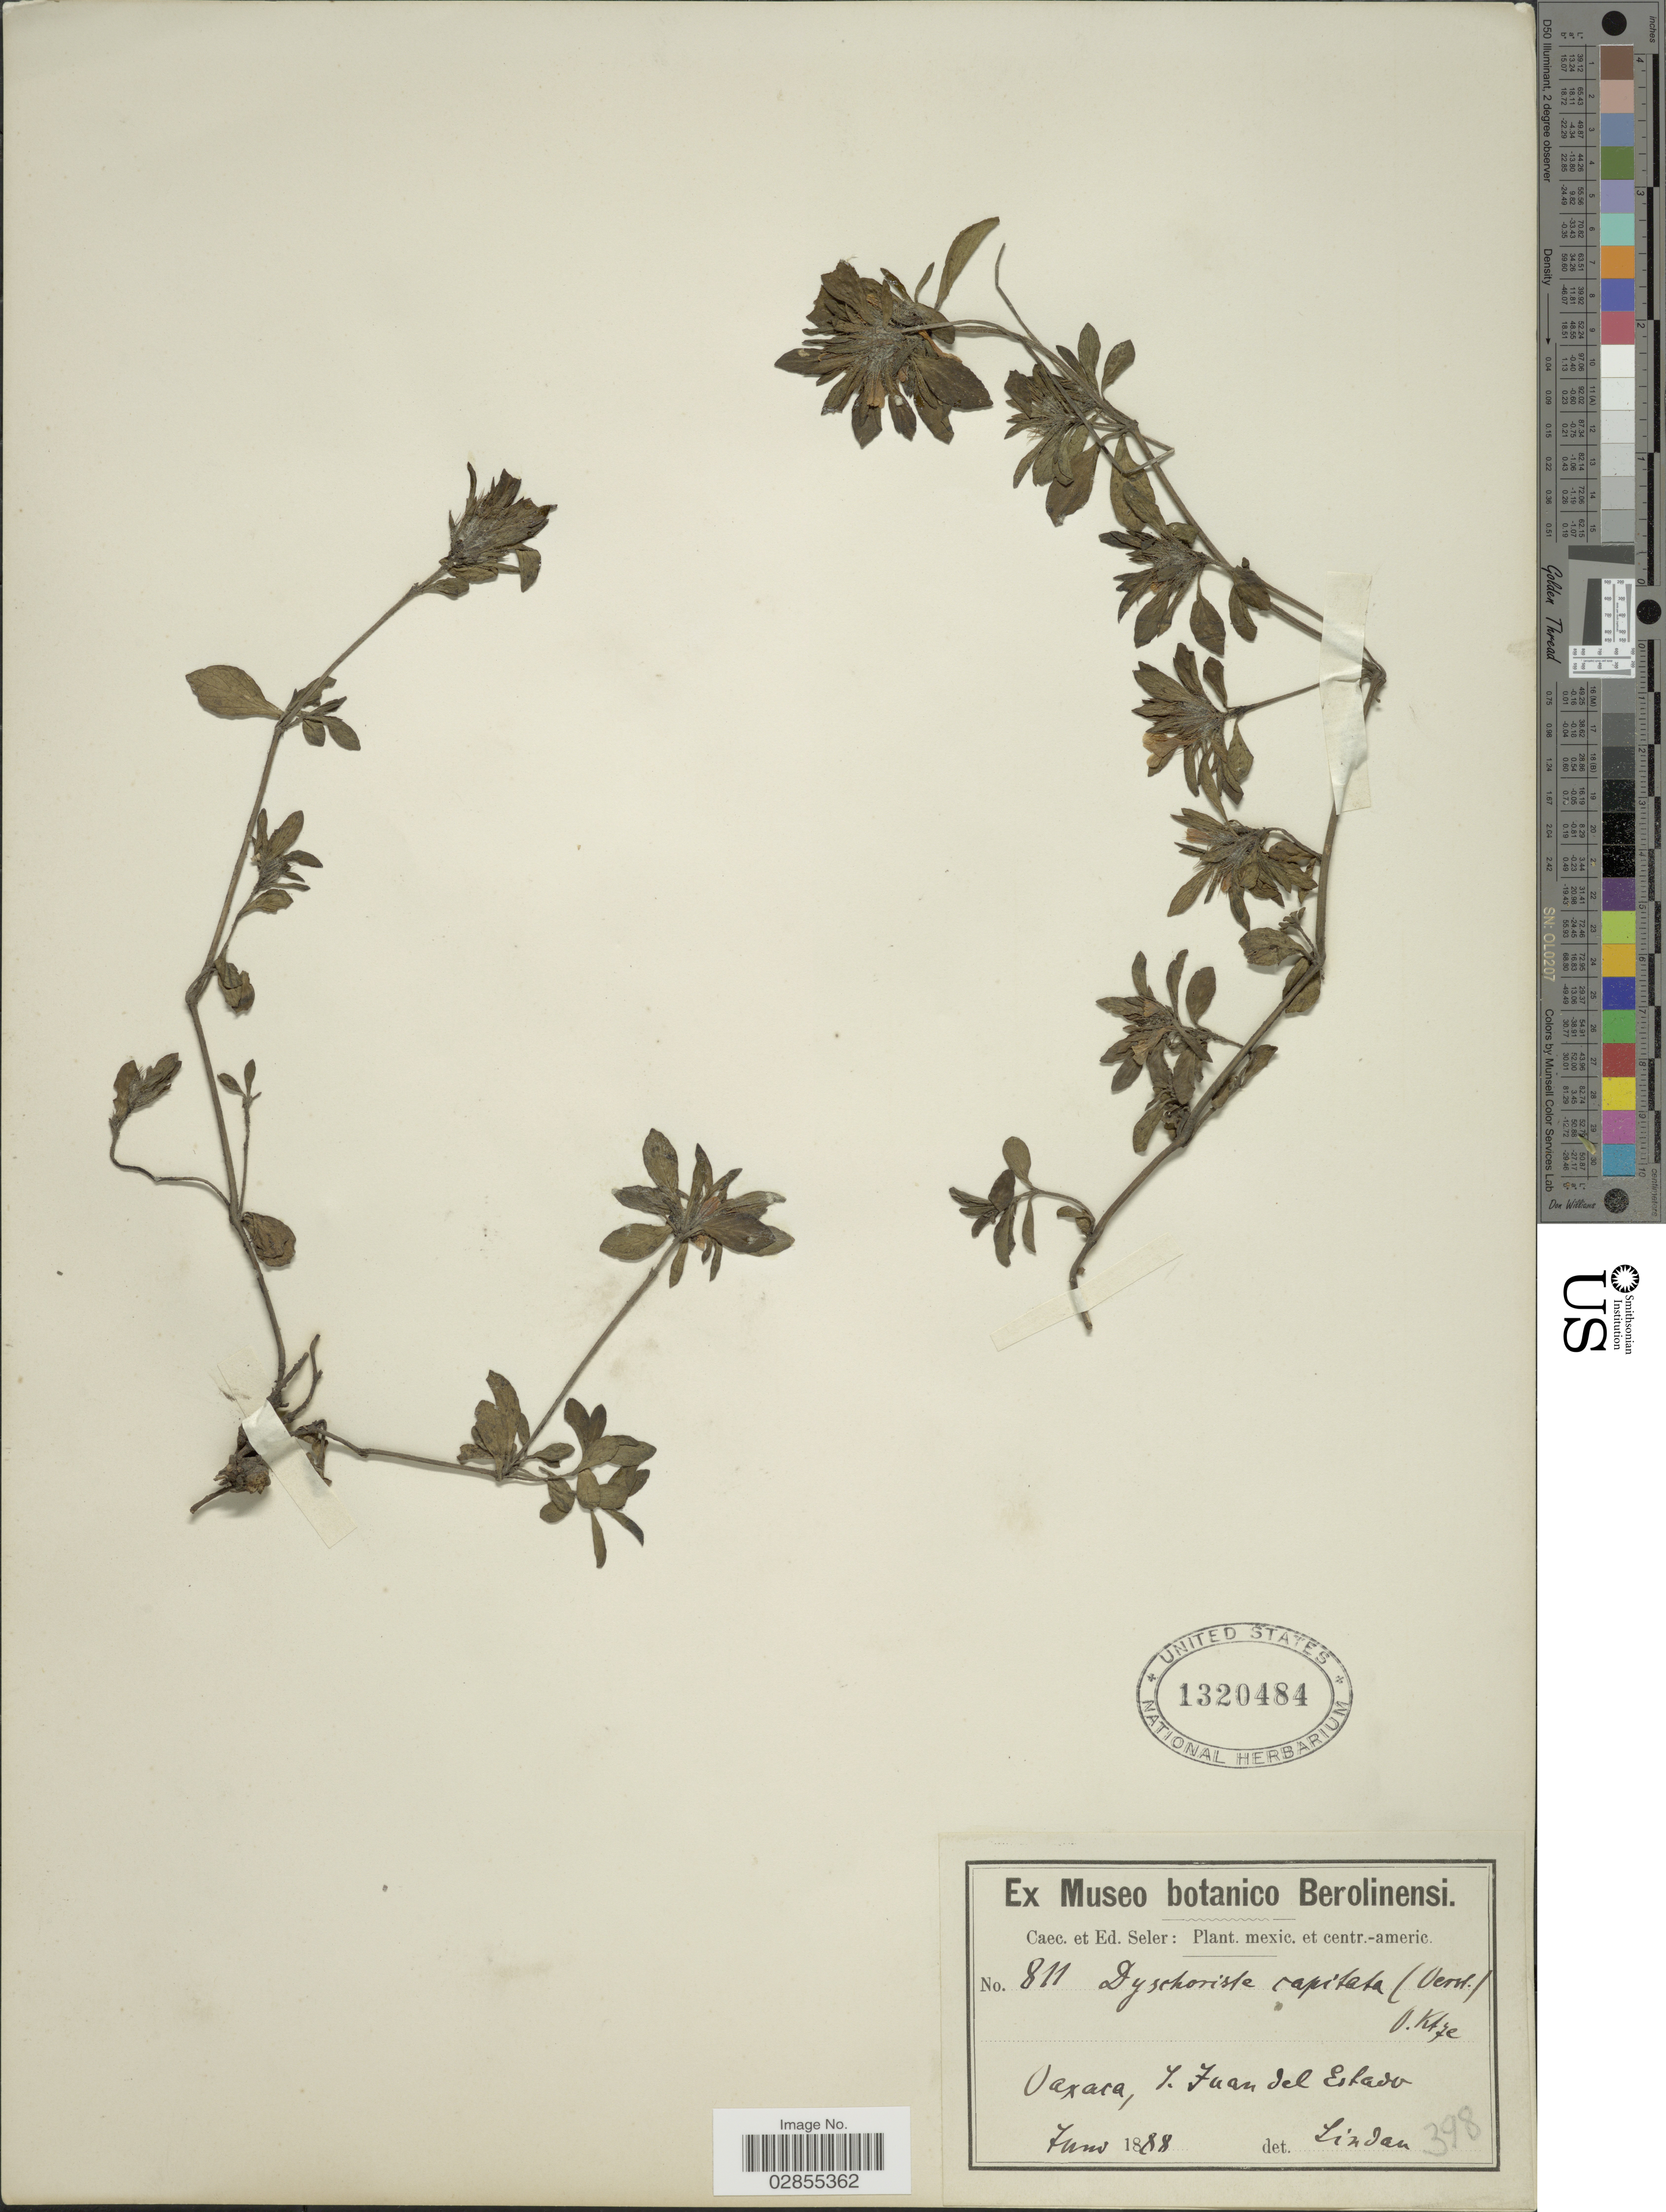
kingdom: Plantae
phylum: Tracheophyta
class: Magnoliopsida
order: Lamiales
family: Acanthaceae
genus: Dyschoriste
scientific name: Dyschoriste capitata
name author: (Oerst.) Kuntze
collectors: ex Caec. et Ed Seler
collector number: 811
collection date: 1888-06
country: Mexico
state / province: Oaxaca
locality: S. Juan del Estado.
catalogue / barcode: US 1320484